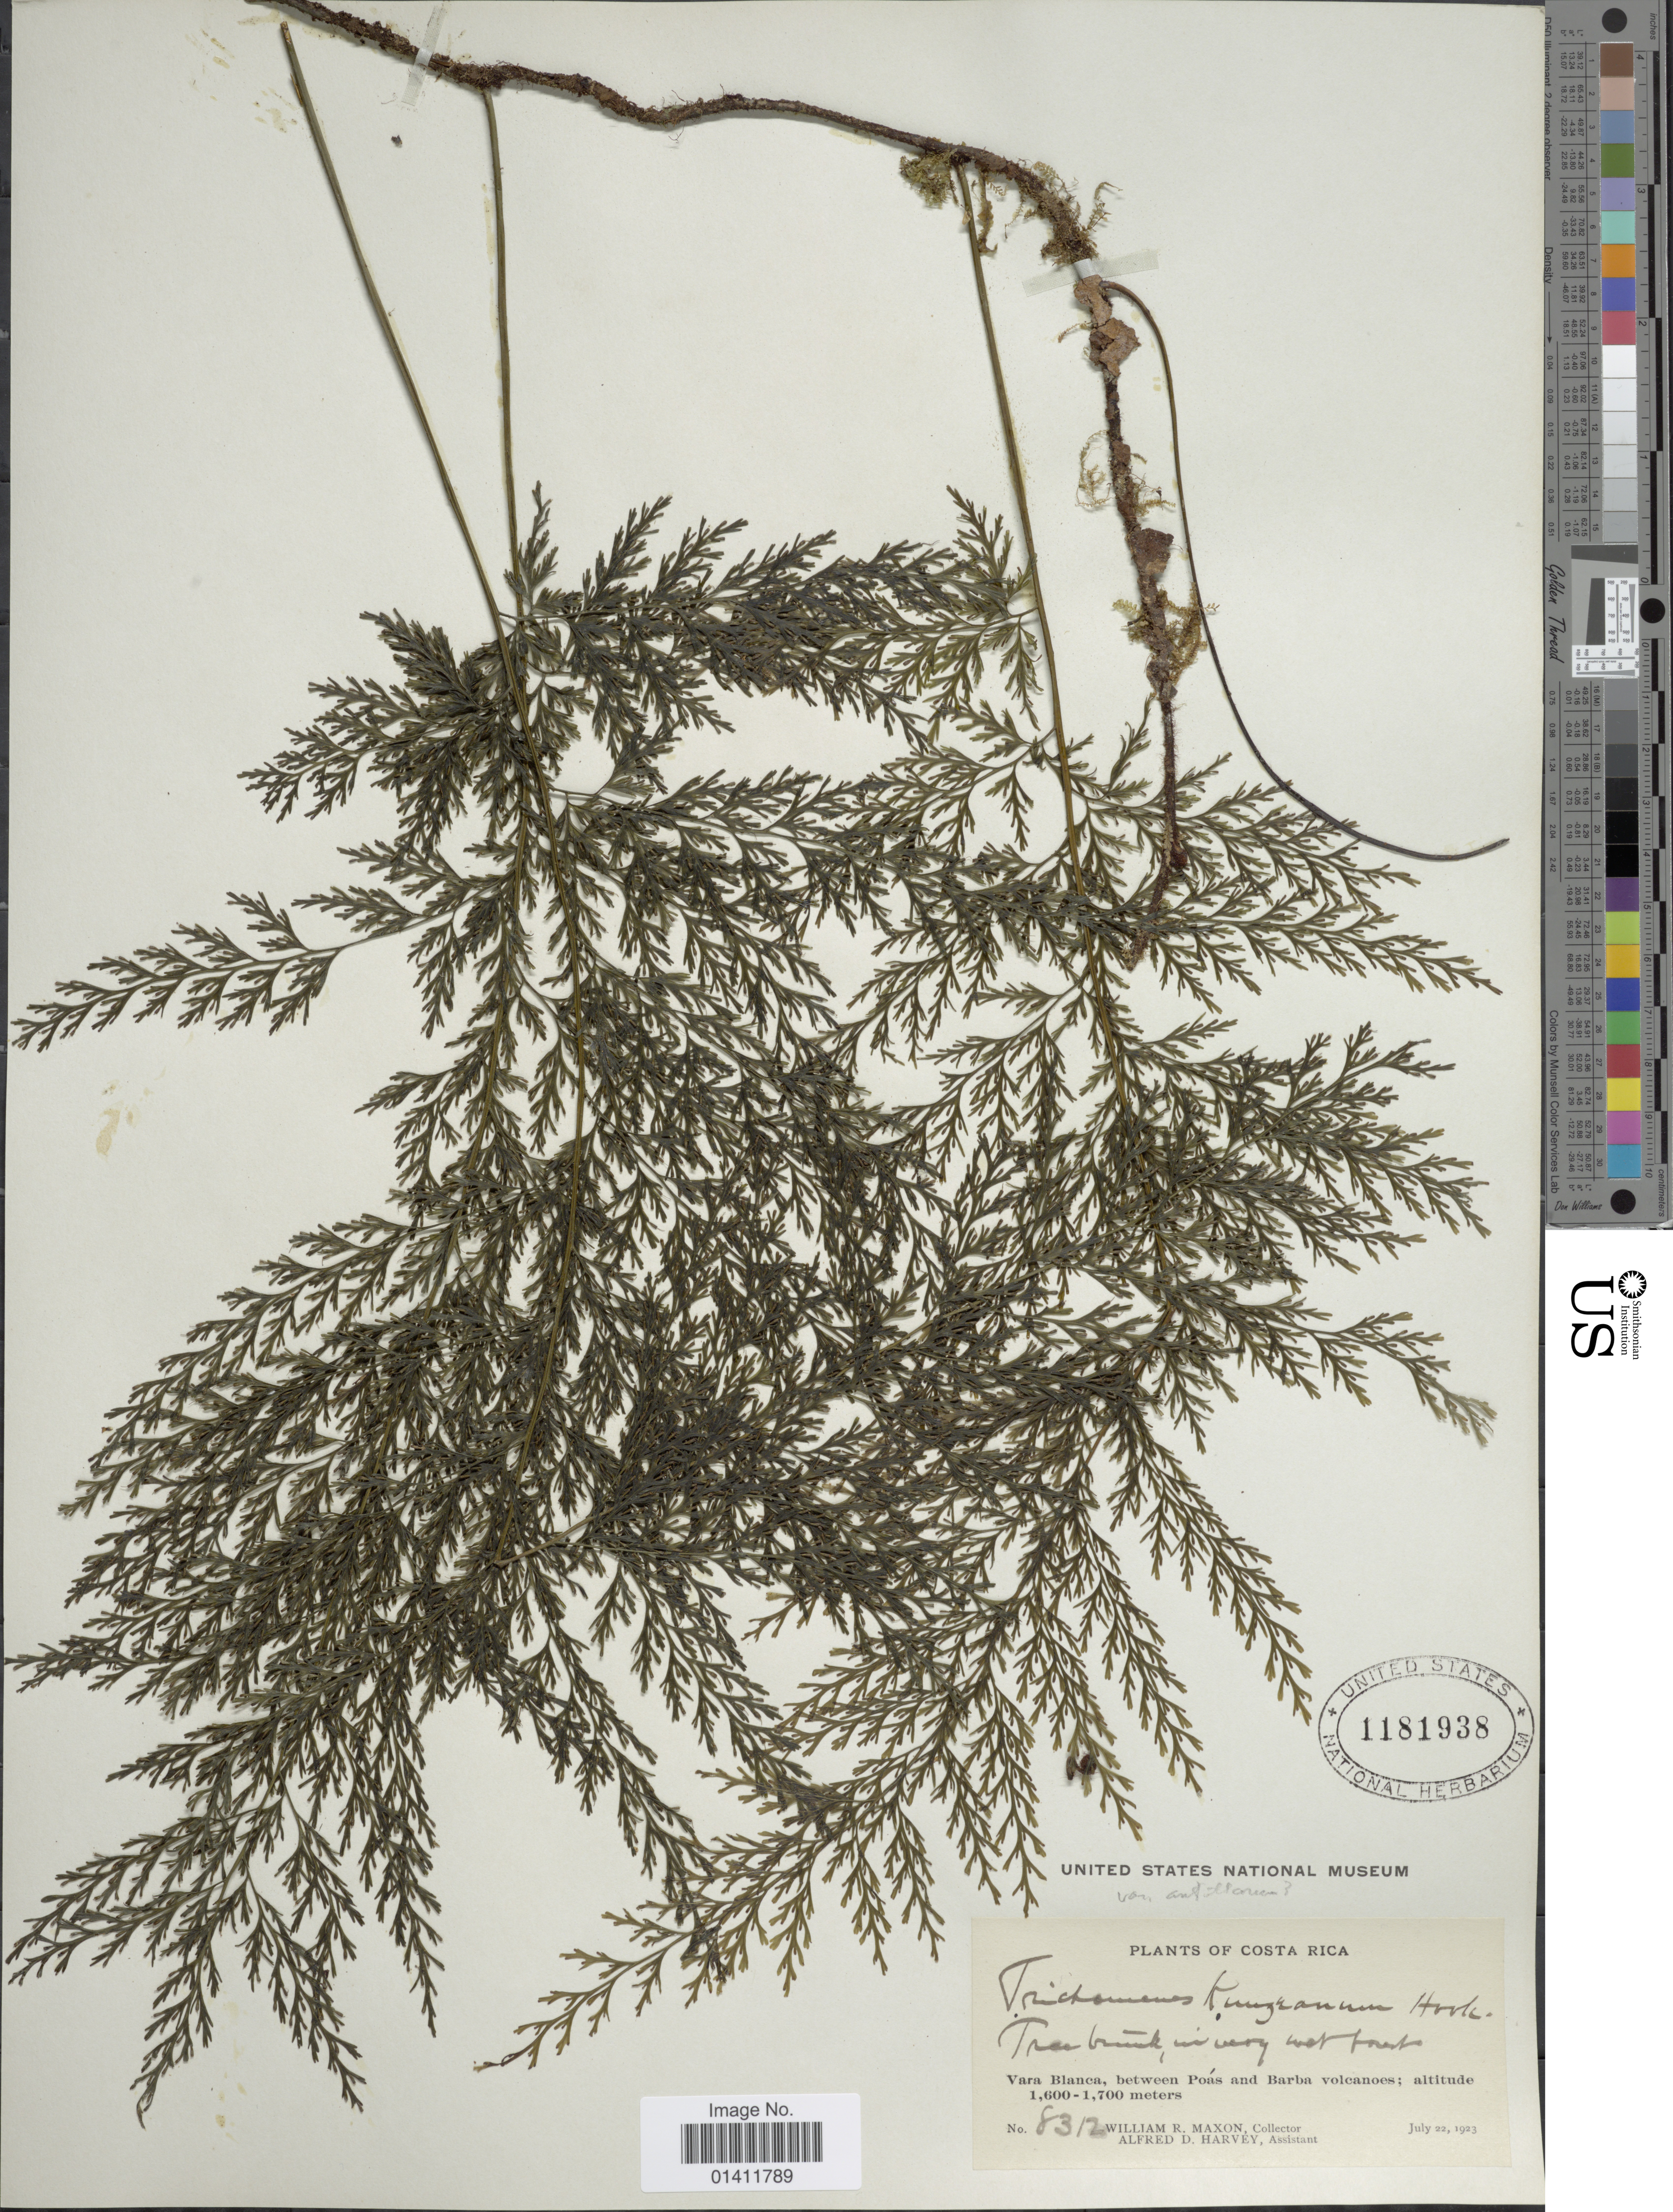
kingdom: Plantae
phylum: Tracheophyta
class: Polypodiopsida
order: Hymenophyllales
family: Hymenophyllaceae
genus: Vandenboschia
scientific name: Vandenboschia radicans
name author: (Sw.) Copel.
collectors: W. R. Maxon & A. D. Harvey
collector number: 8312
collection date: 1923-07-22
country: Costa Rica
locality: Vara Blanca, between Poas and Barba volcanoes.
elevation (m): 1600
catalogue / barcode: US 1181938